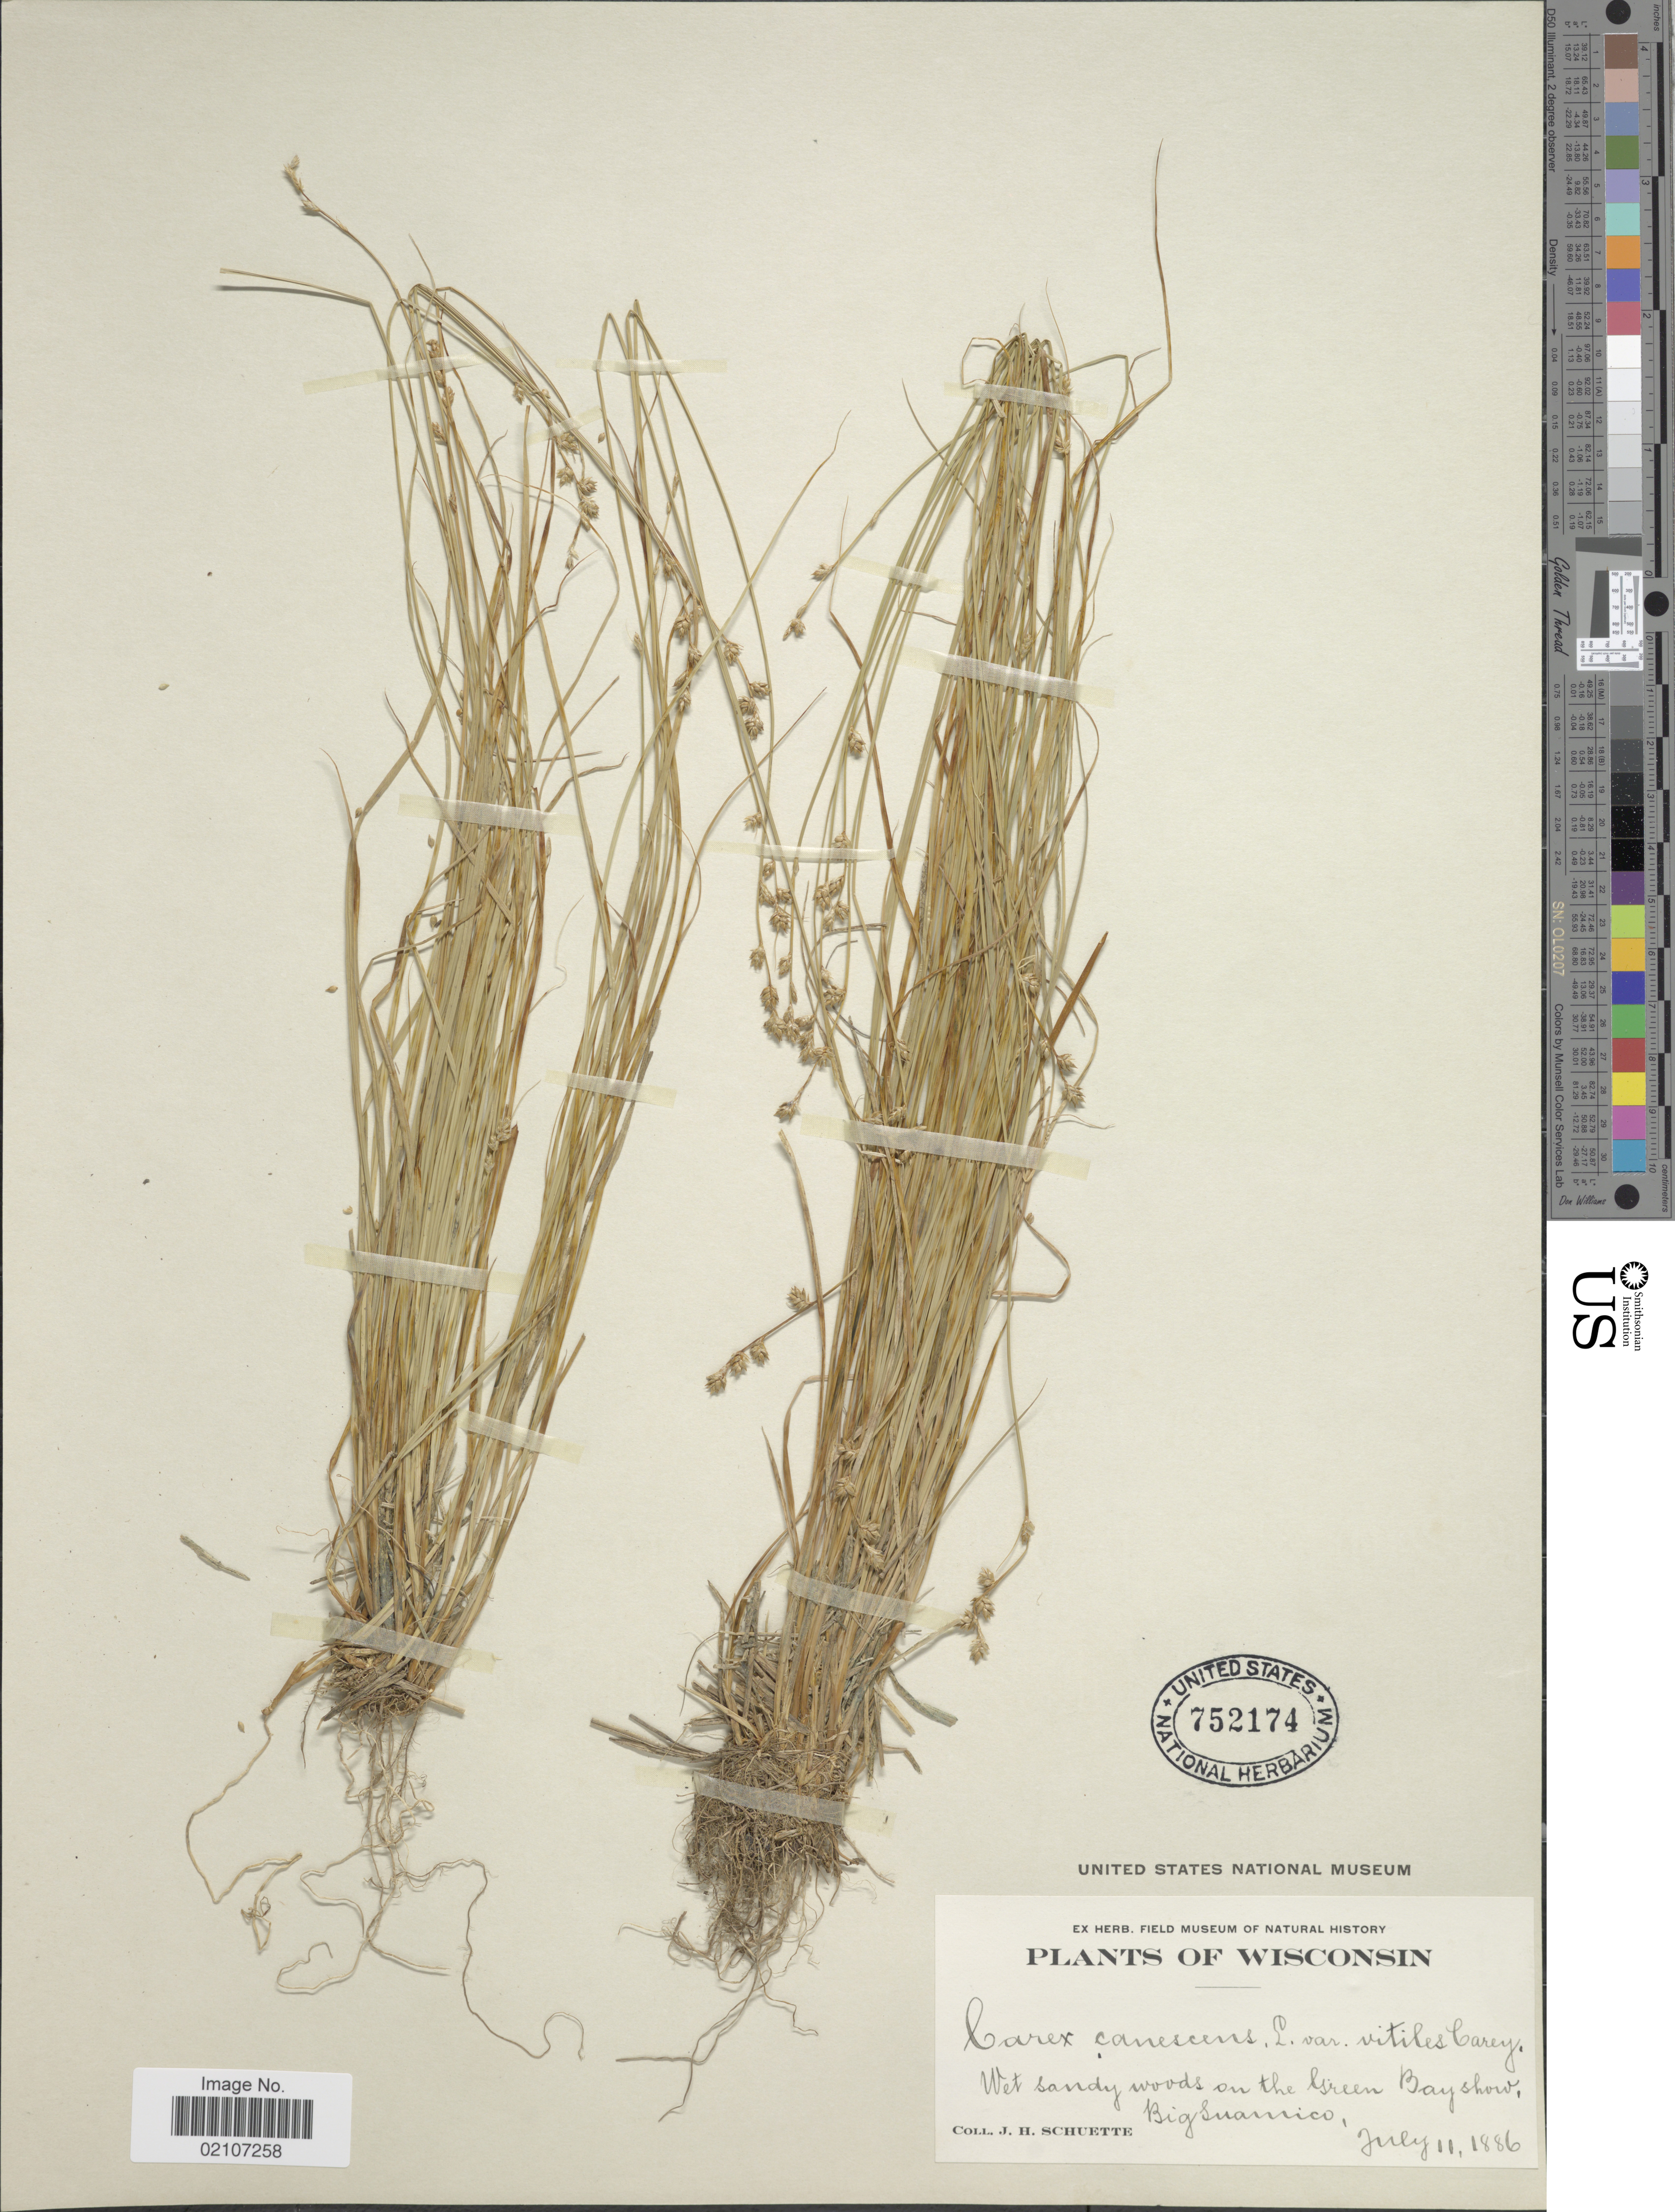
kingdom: Plantae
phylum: Tracheophyta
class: Liliopsida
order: Poales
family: Cyperaceae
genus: Carex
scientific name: Carex canescens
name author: L.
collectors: J. H. Schuette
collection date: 1886-07-11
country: United States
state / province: Wisconsin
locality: Wet sandy woods on the Green Bay show, Big Suamico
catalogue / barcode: US 752174